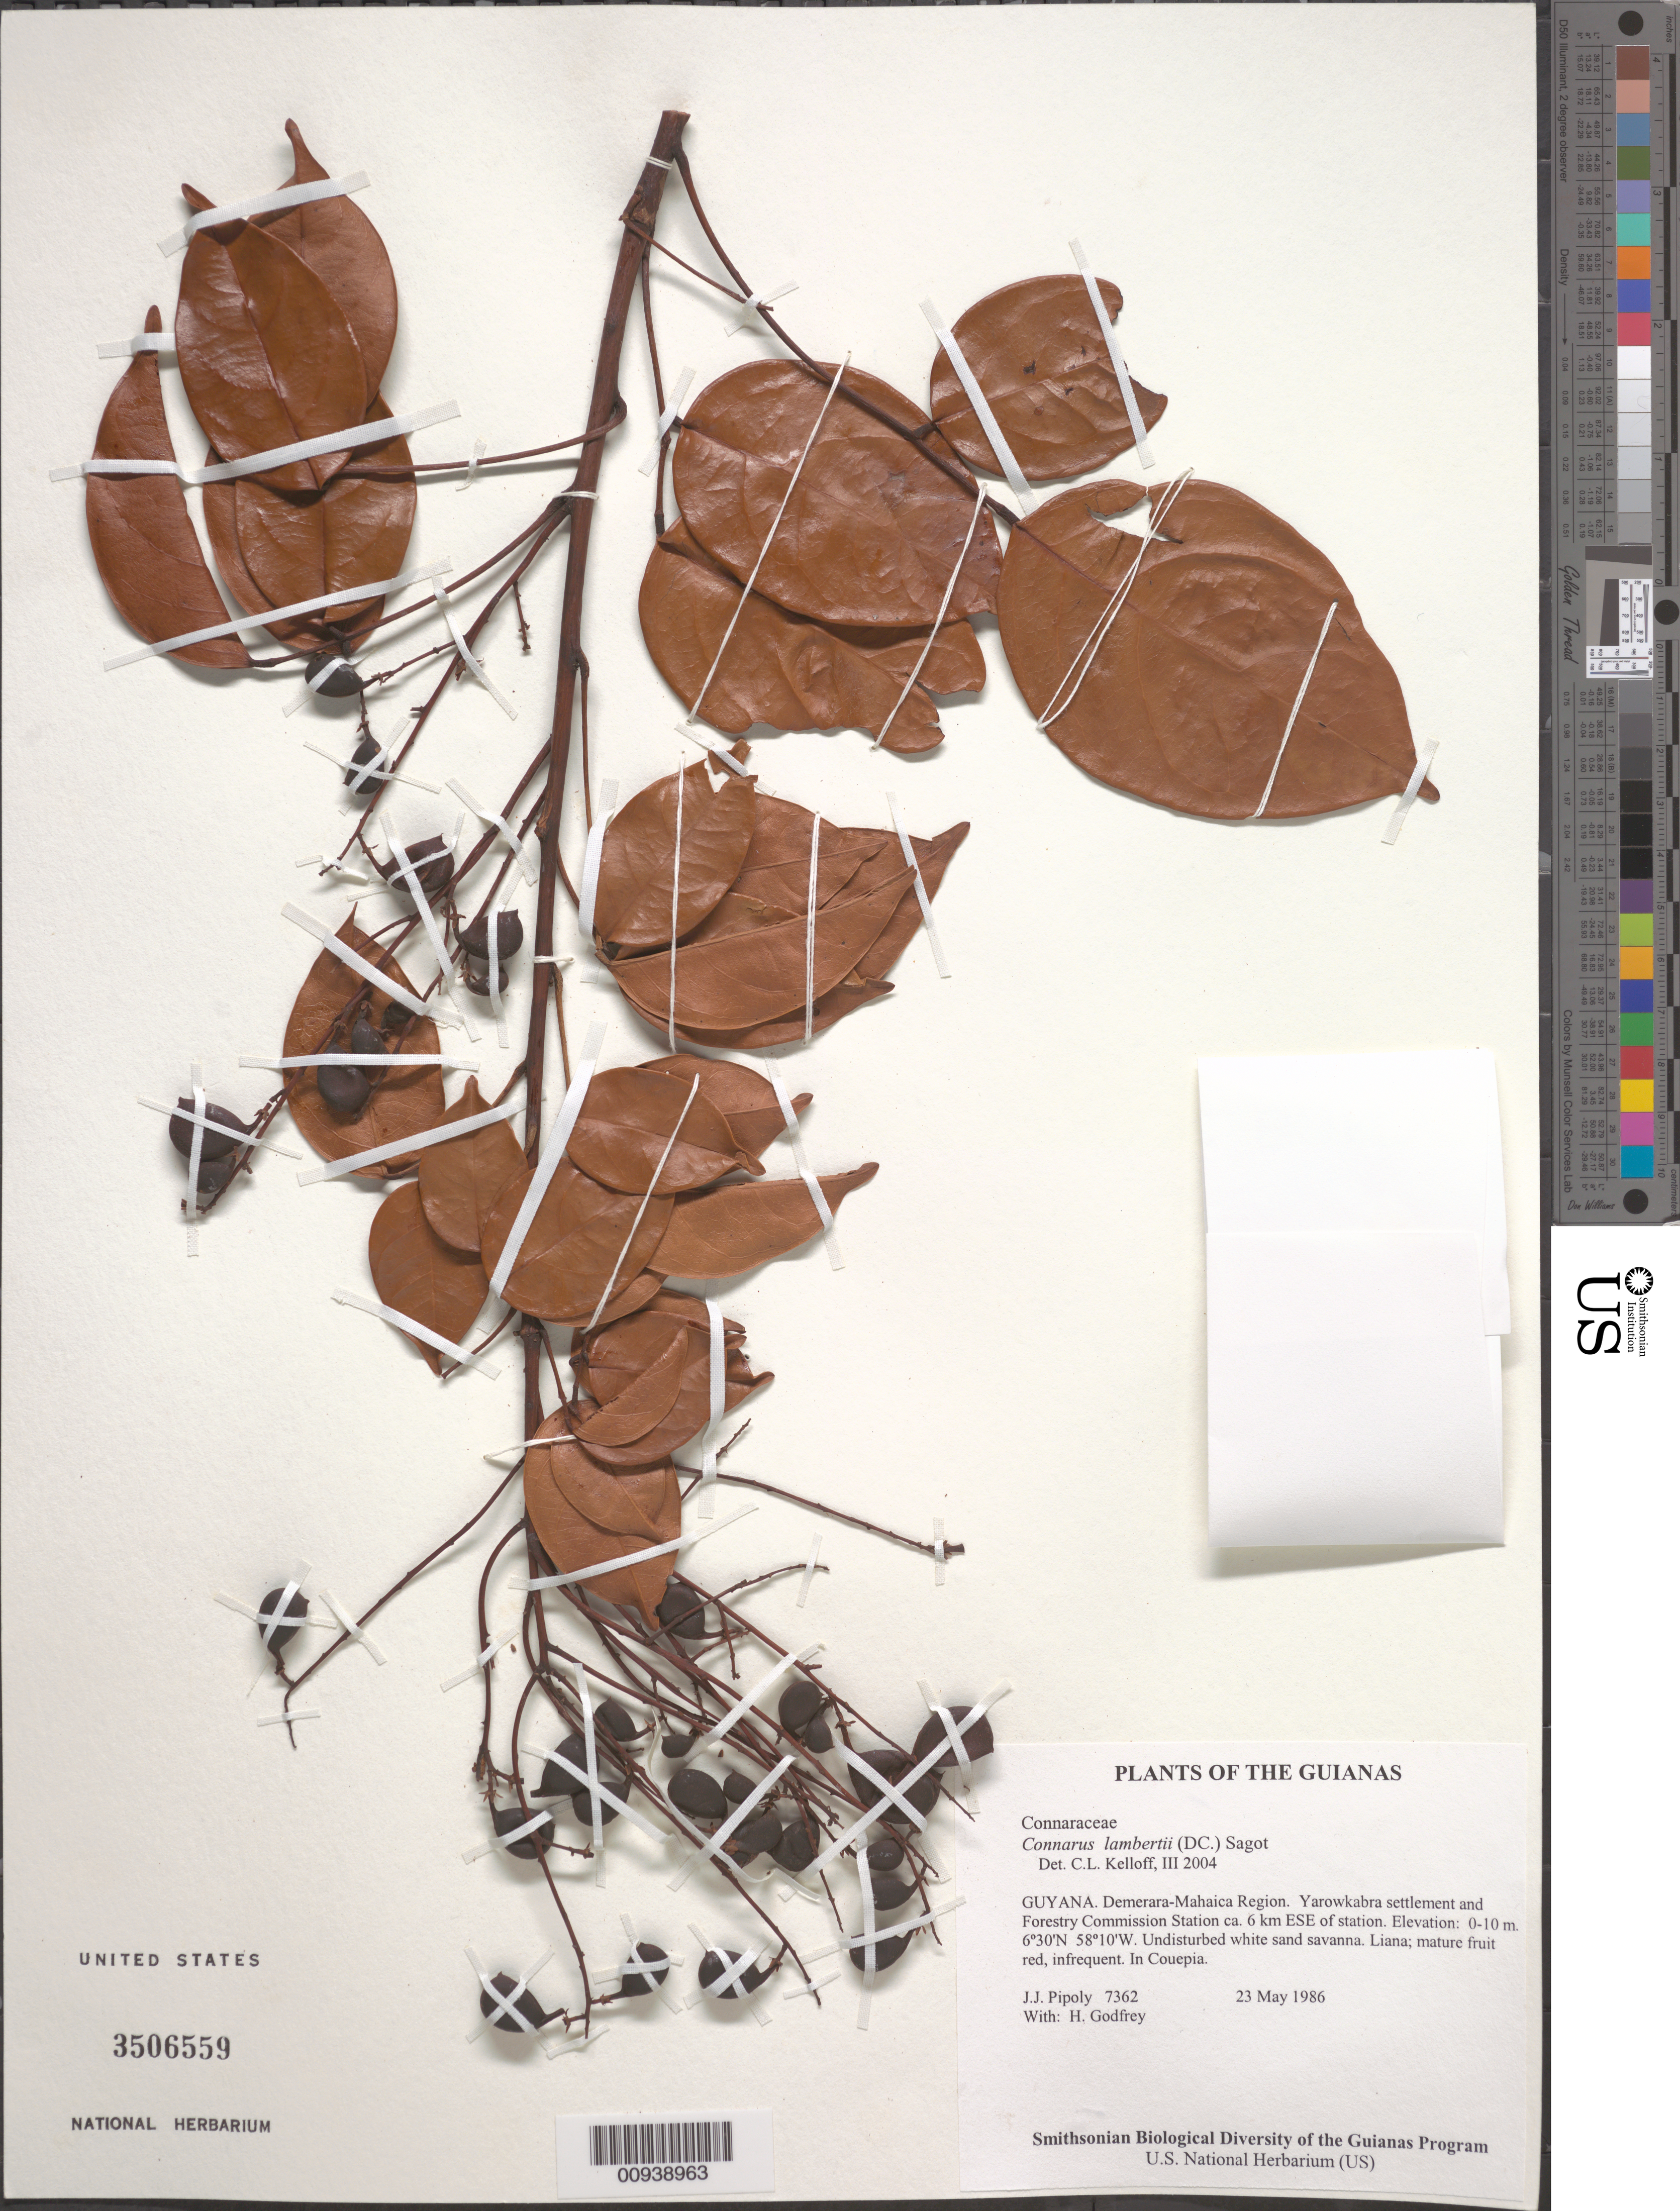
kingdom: Plantae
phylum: Tracheophyta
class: Magnoliopsida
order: Oxalidales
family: Connaraceae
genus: Connarus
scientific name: Connarus lambertii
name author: (DC.) Sagot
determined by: Kelloff, Carol L., (US), Smithsonian Institution - National Museum of Natural History (UNITED STATES)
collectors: J. J. Pipoly & H. Godfrey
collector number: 7362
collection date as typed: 23 May 1986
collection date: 1986-05-23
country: Guyana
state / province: Demerara-Mahaica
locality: Yarowkabra settlement and Forestry Commission Station ca. 6 km ESE of station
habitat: Undisturbed white sand savanna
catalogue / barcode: US 3506559